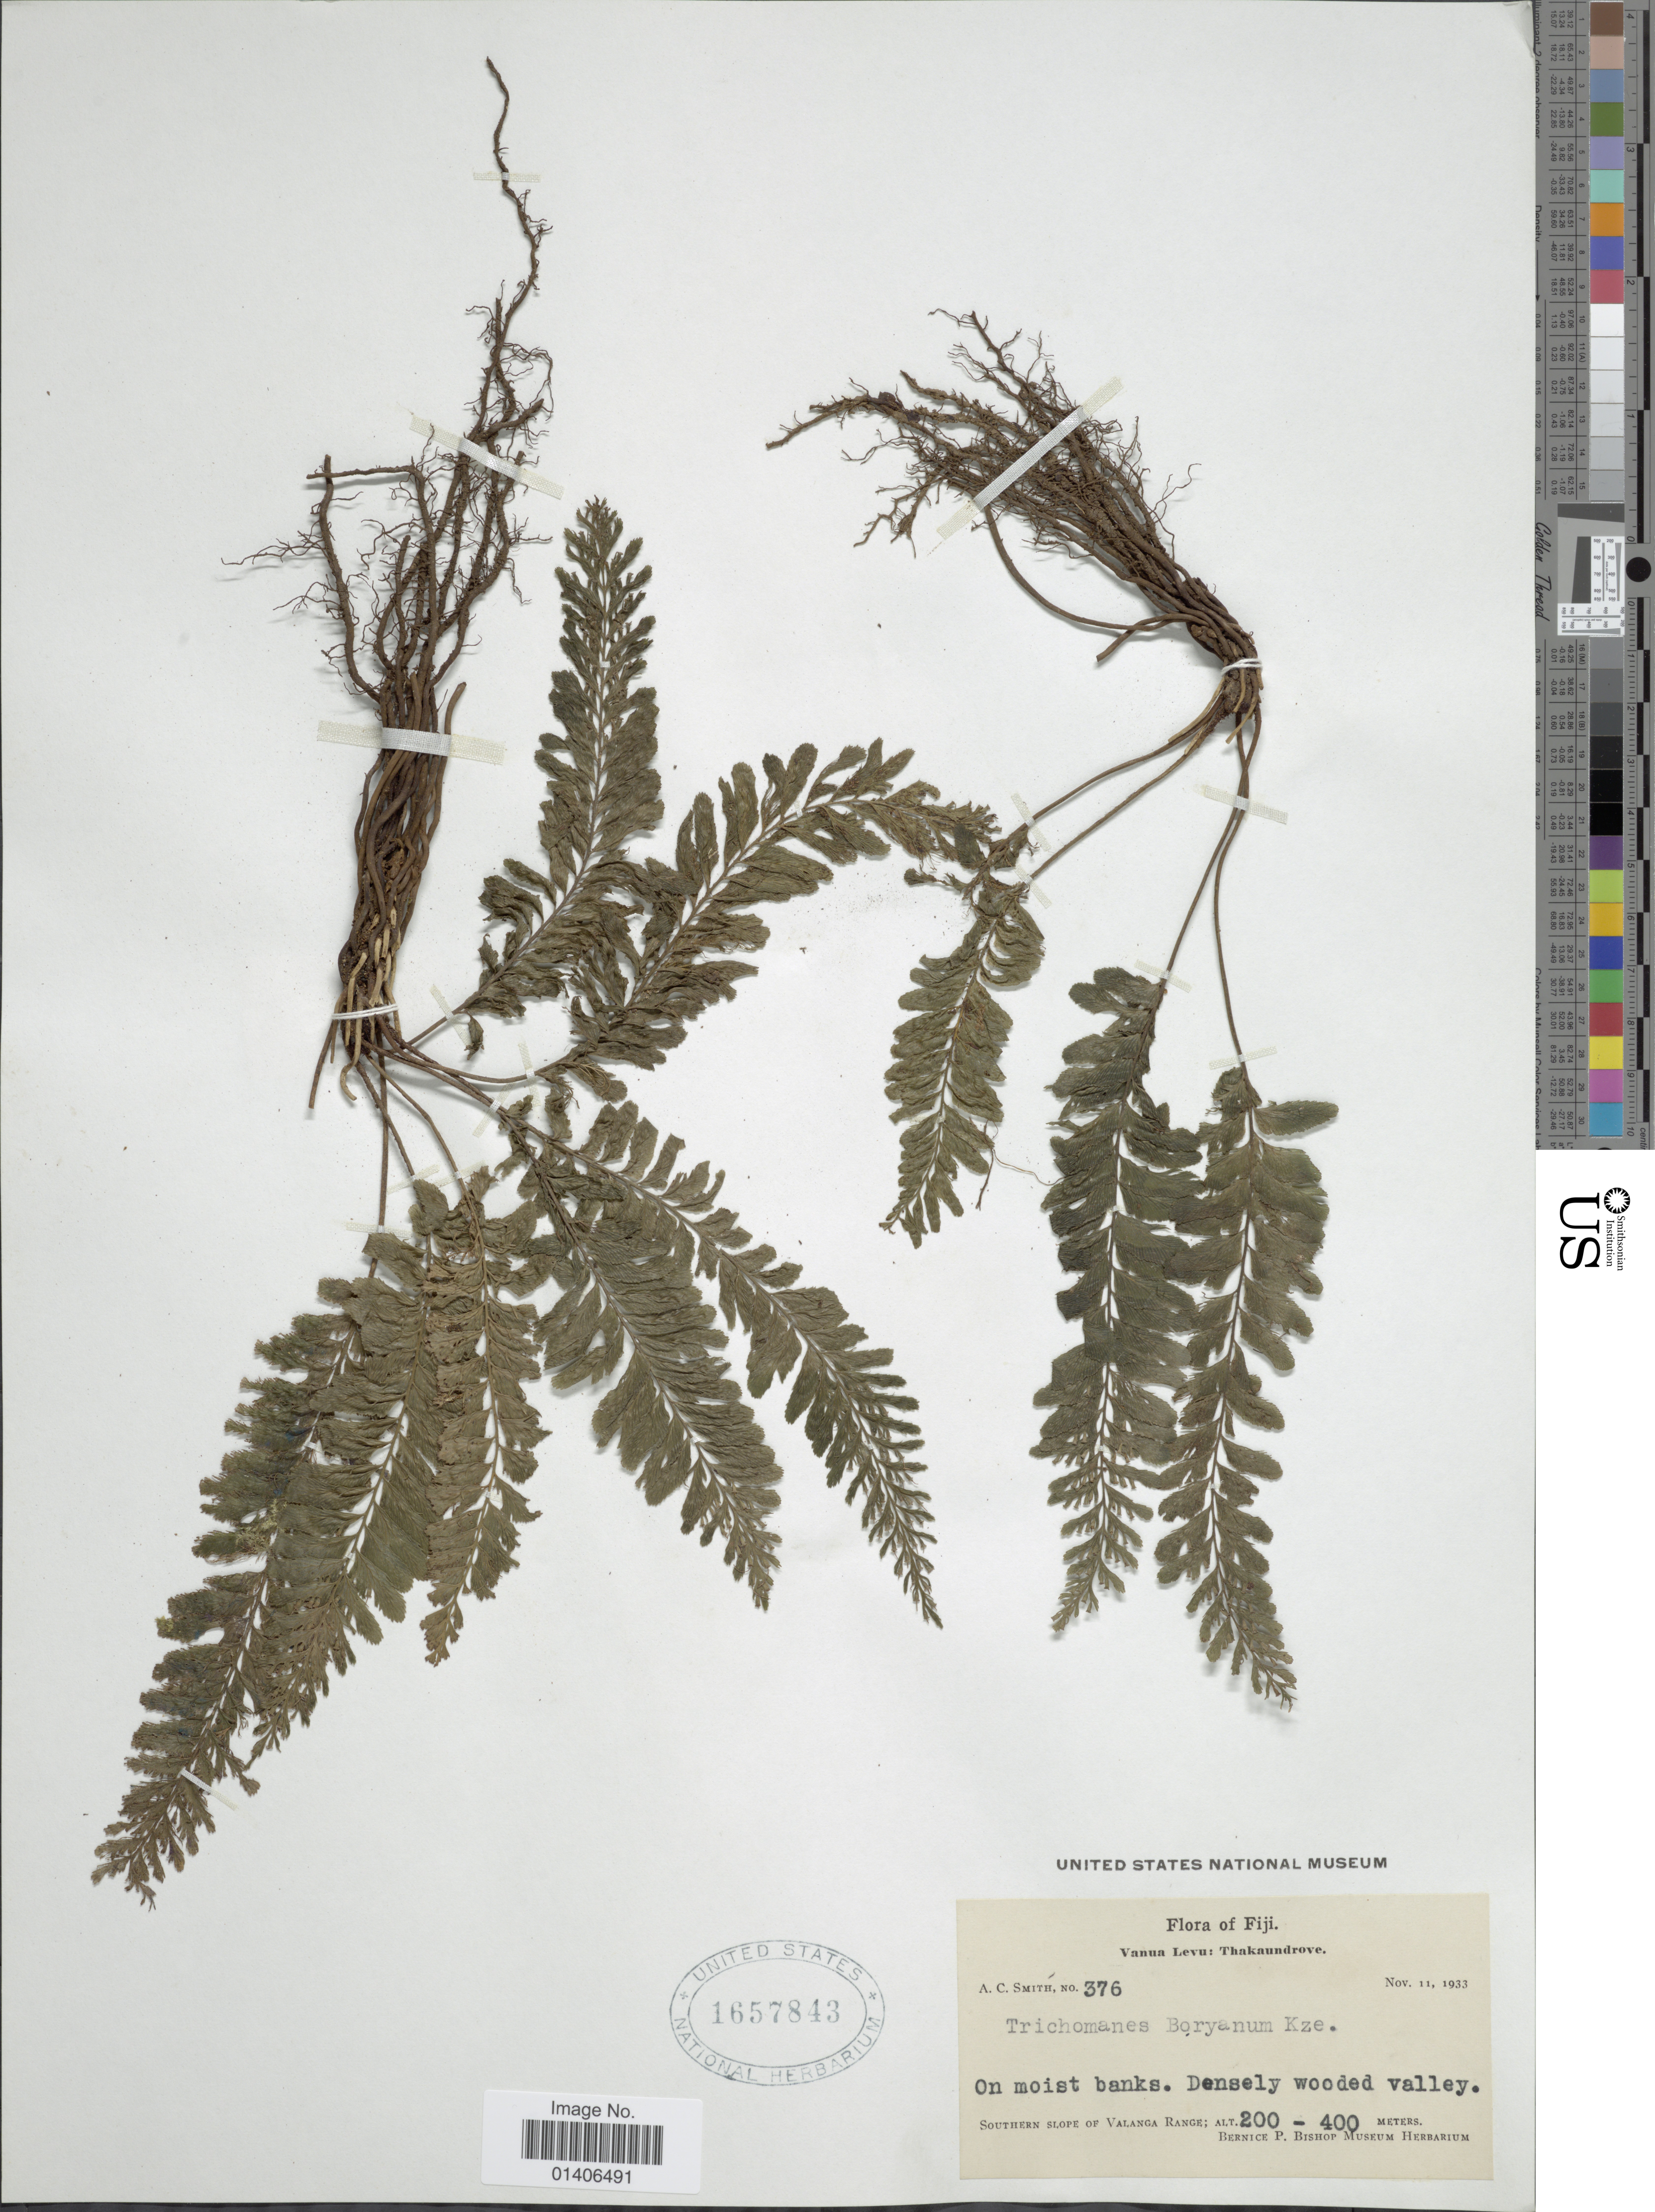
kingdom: Plantae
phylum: Tracheophyta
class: Polypodiopsida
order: Hymenophyllales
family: Hymenophyllaceae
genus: Cephalomanes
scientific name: Cephalomanes atrovirens subsp. boryanum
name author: (Kunze) K. Iwats.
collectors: A. C. Smith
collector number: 376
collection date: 1933-11-11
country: Fiji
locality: Vanua Levu: Thakaundrove, Southern slope of Valnaga Range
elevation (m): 200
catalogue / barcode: US 1657843